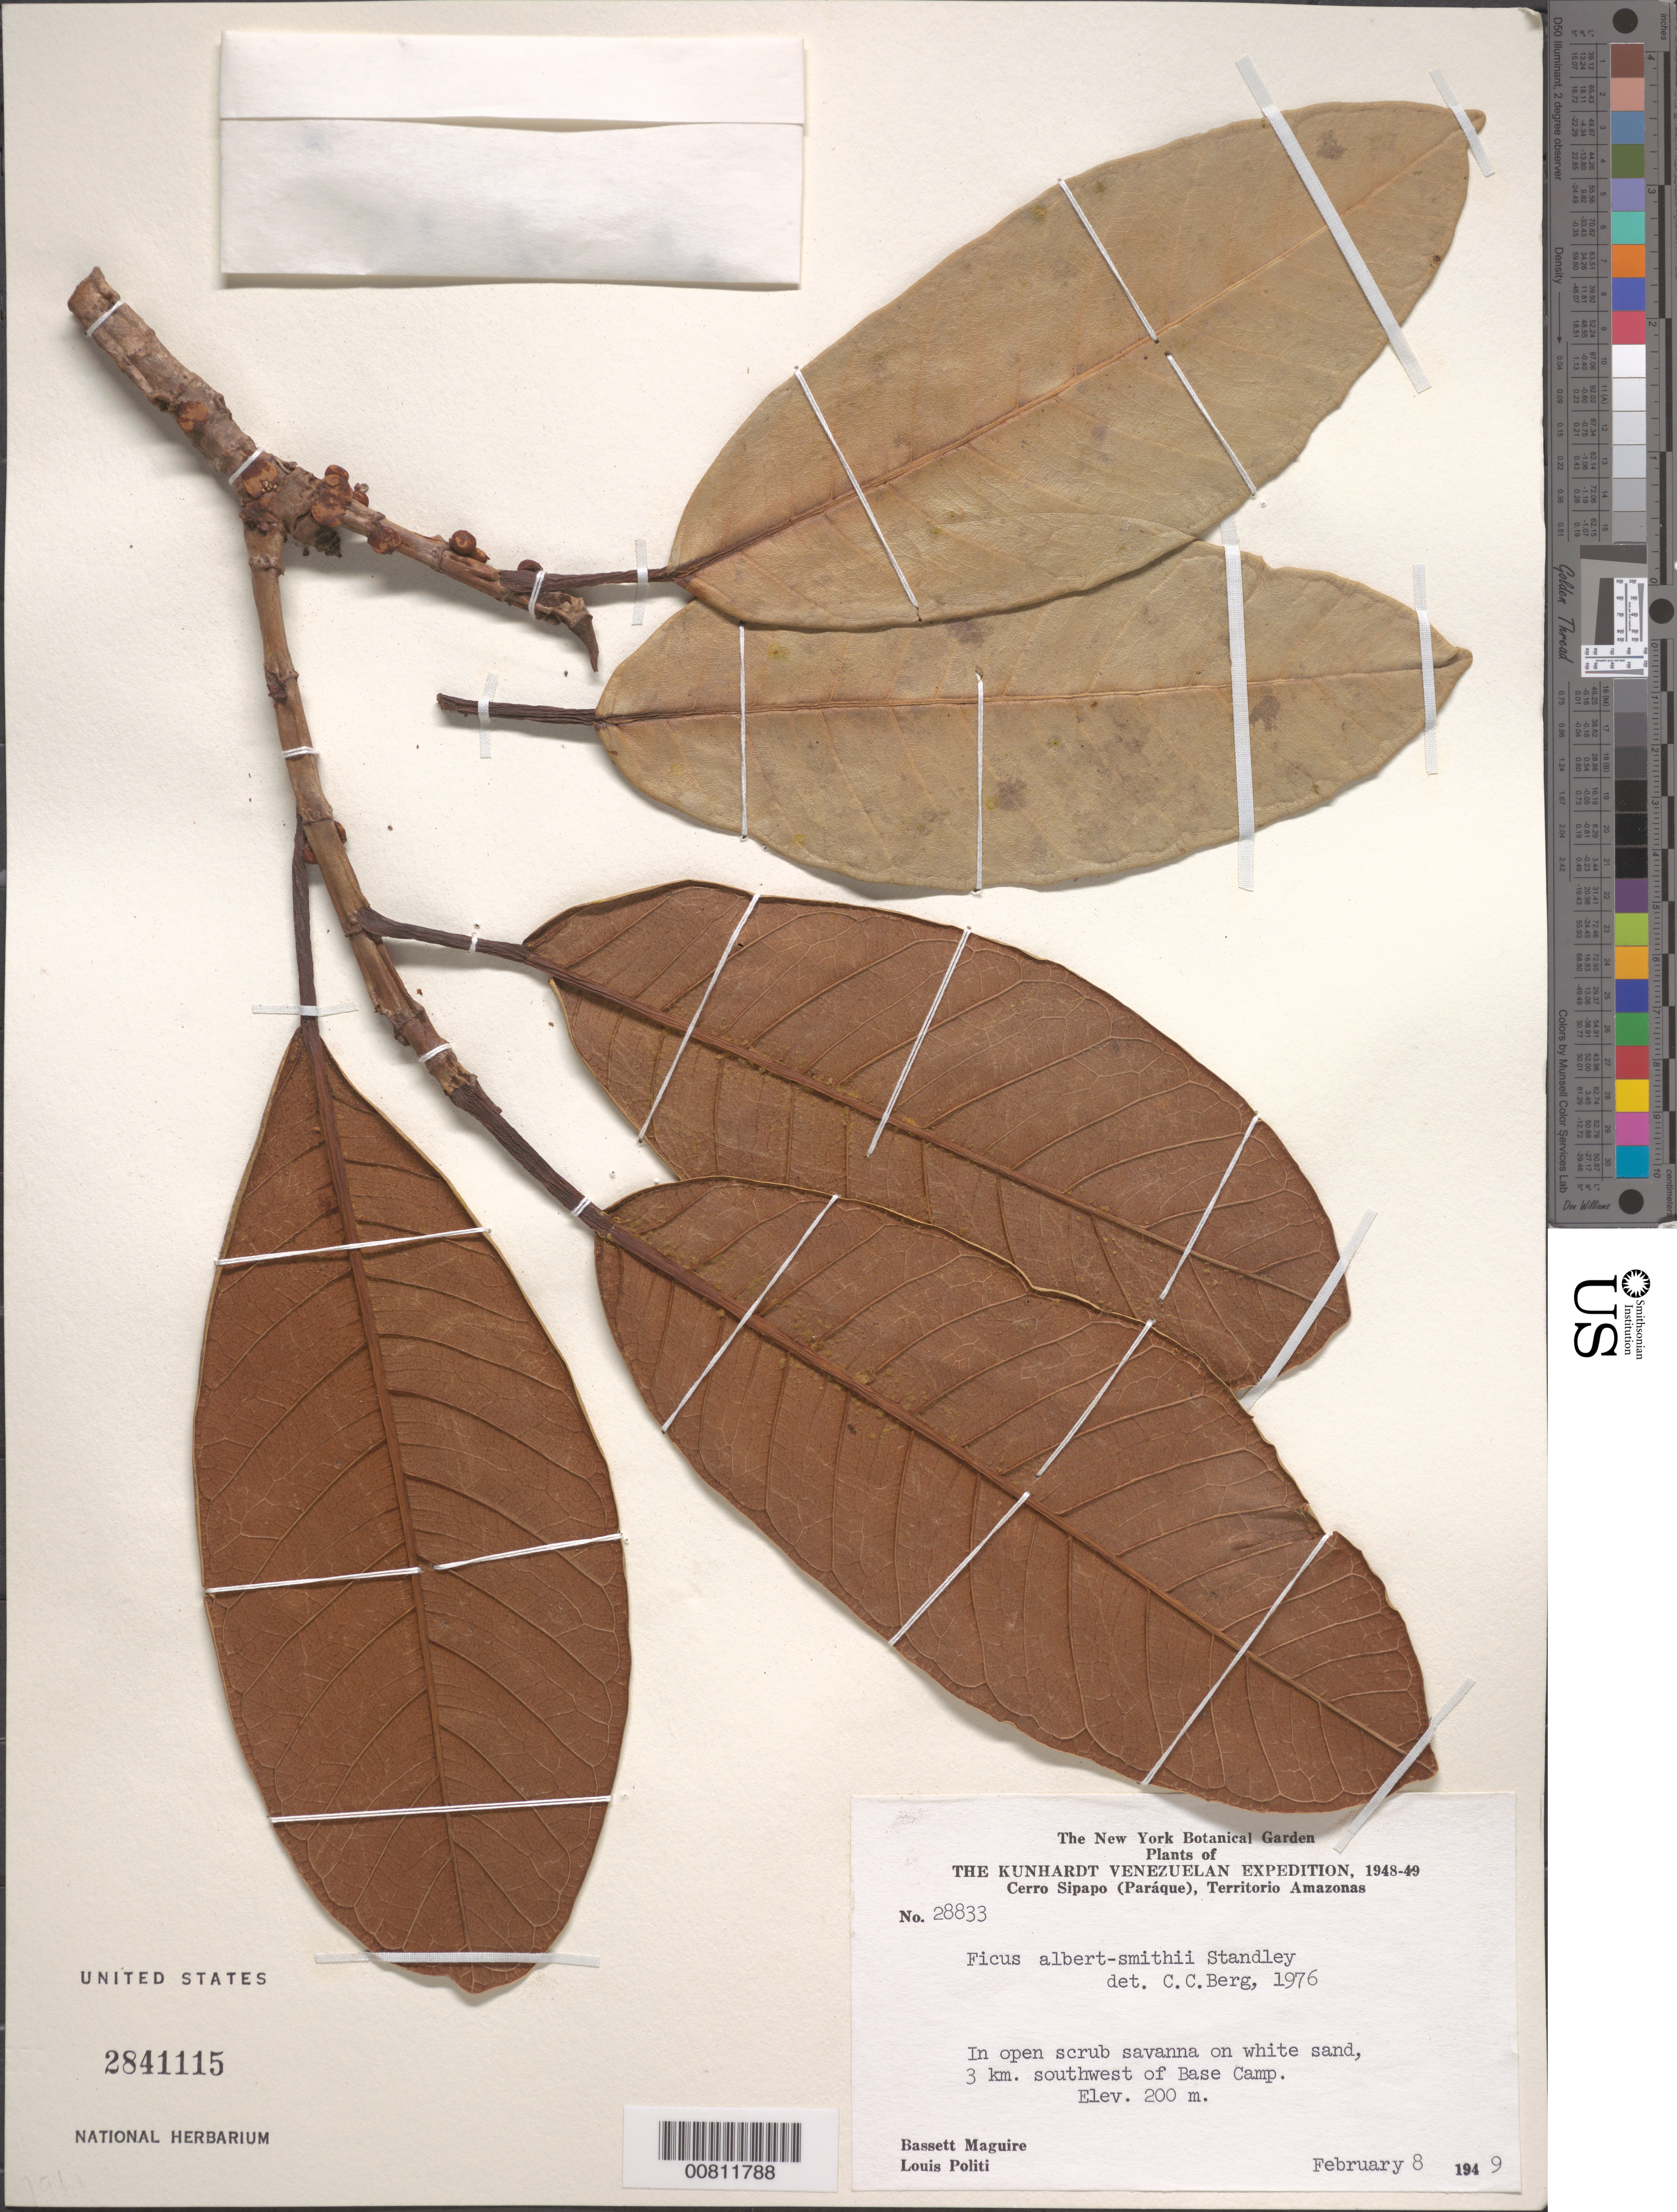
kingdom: Plantae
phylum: Tracheophyta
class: Magnoliopsida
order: Rosales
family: Moraceae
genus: Ficus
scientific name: Ficus albert-smithii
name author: Standl. in A.C. Sm.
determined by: Berg, C. C.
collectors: B. Maguire & L. Politi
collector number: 28833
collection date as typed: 8-Feb-49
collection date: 1949-02-08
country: Venezuela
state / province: Amazonas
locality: Cerro Sipapo (Paráque), Base Camp, 3 km SW of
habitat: Open scrub savanna on white sand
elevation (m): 200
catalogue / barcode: US 2841115